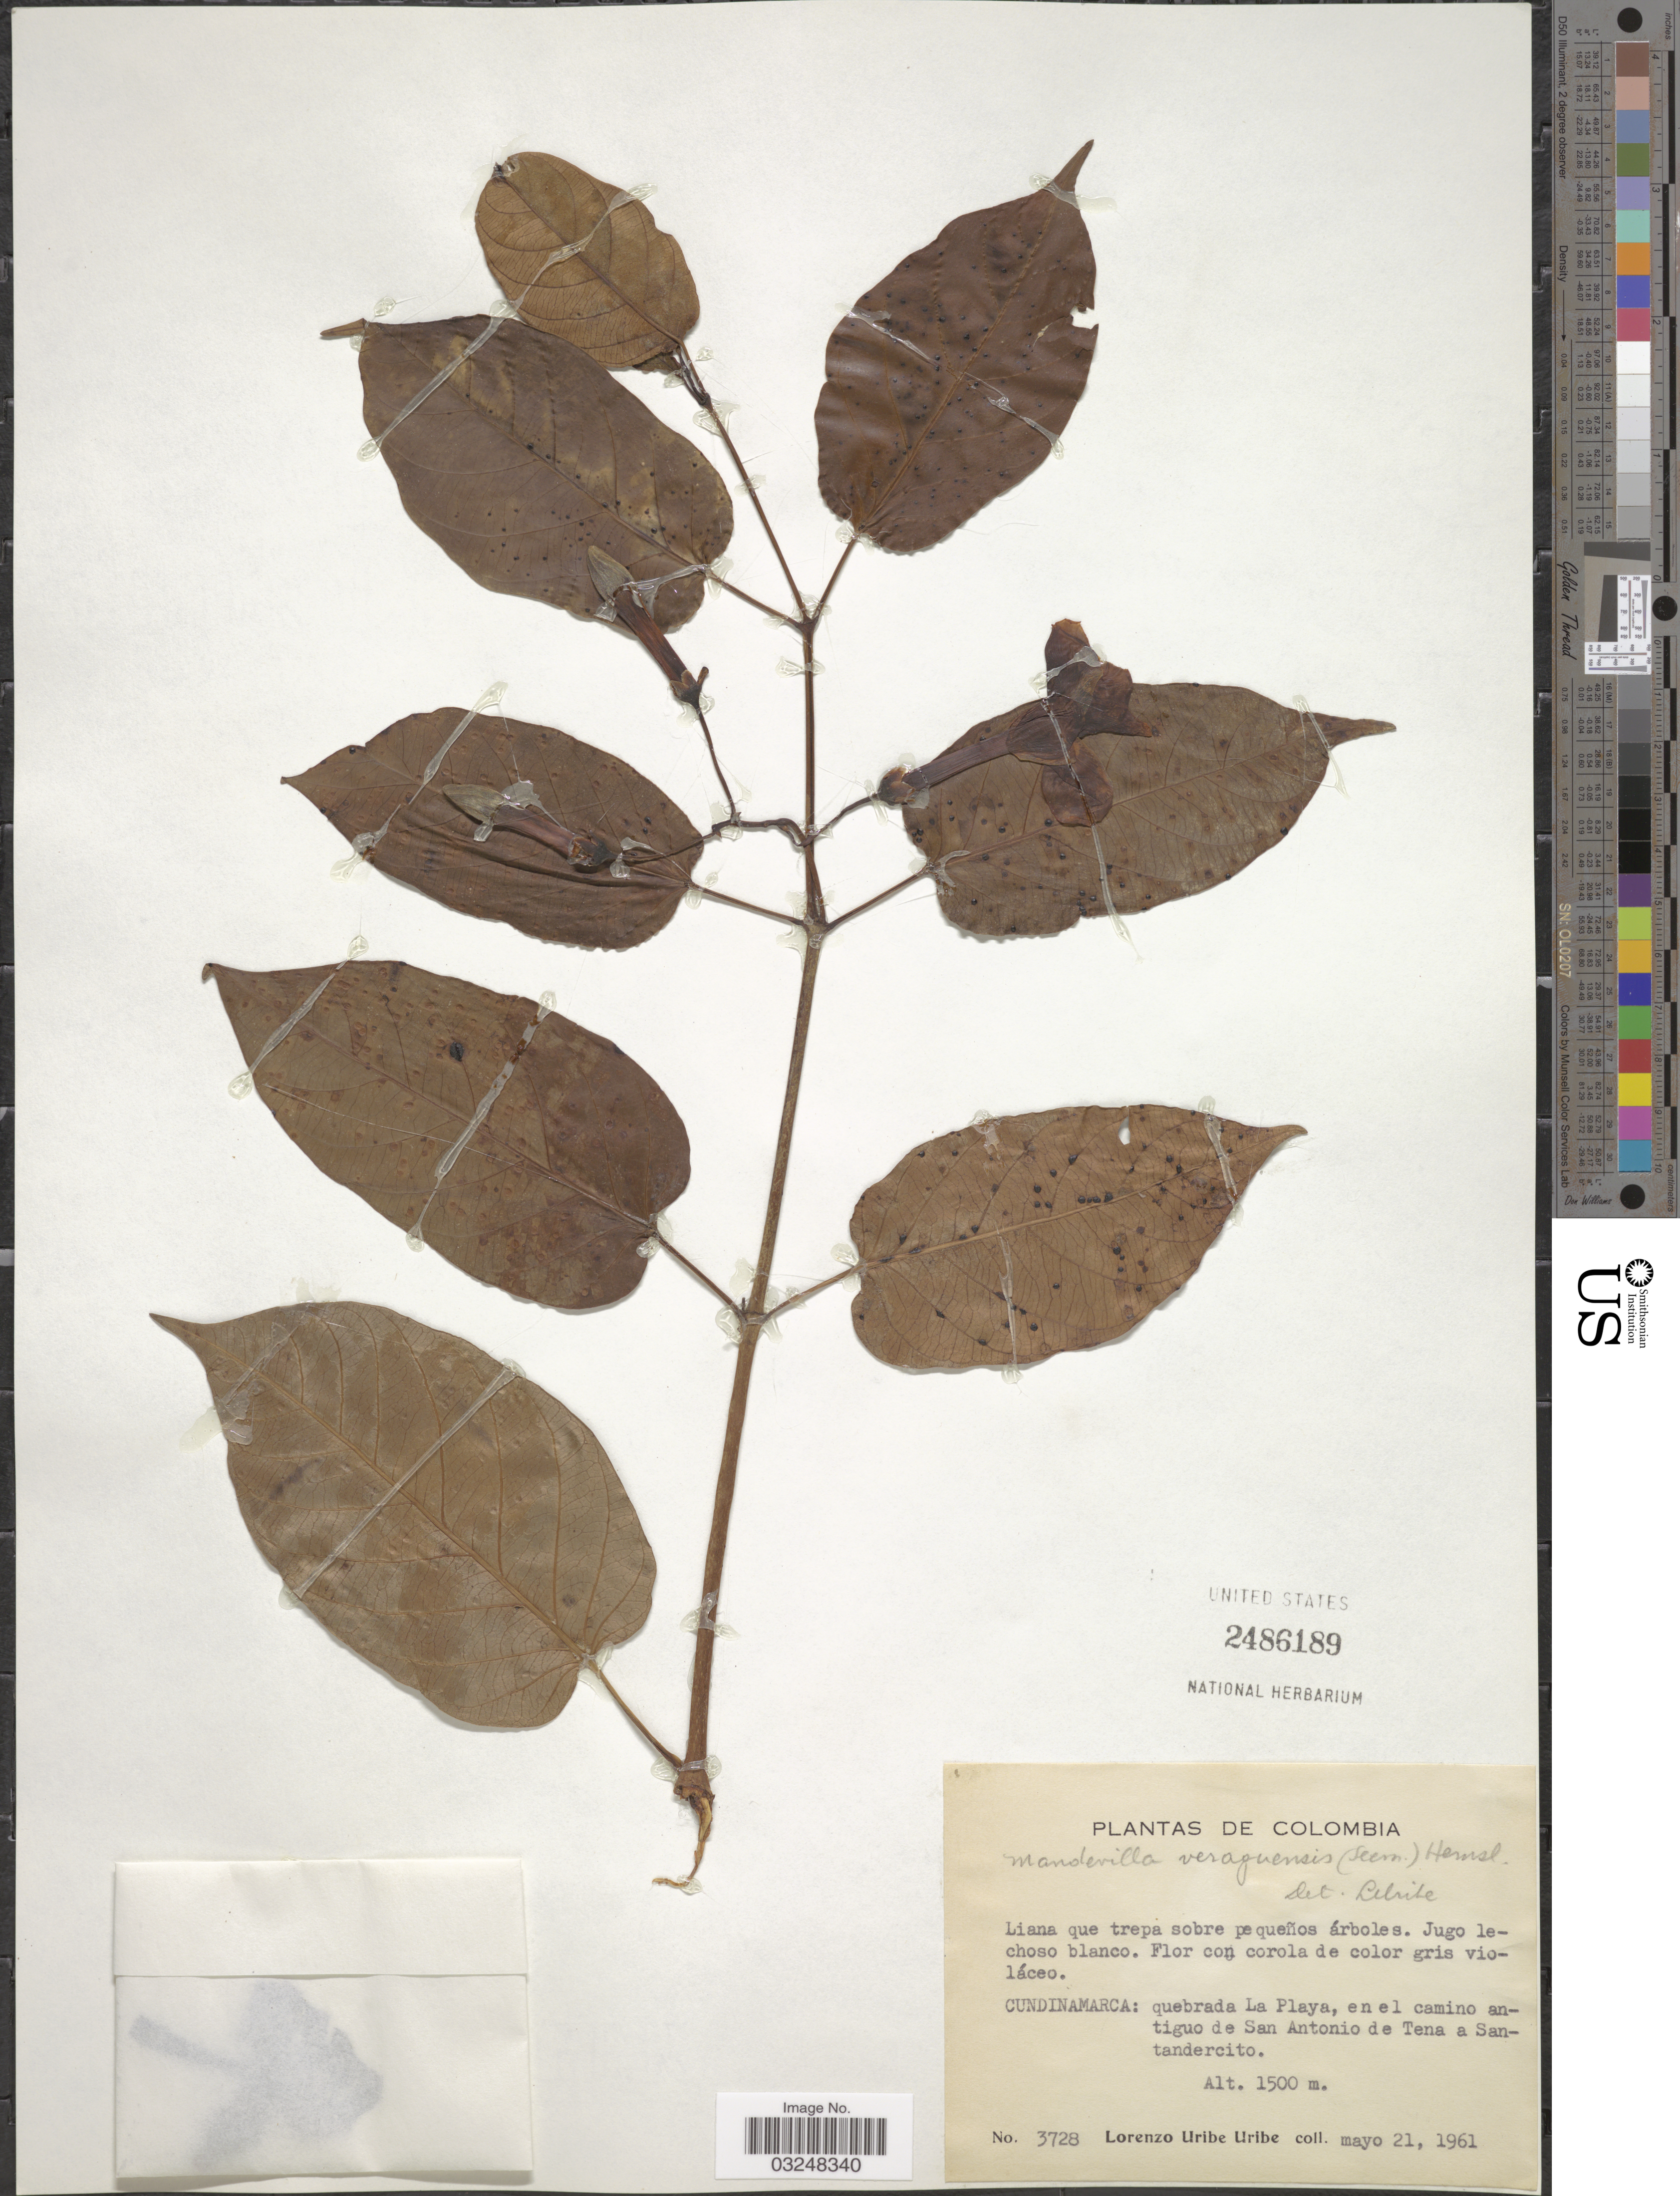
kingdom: Plantae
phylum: Tracheophyta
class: Magnoliopsida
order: Gentianales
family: Apocynaceae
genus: Mandevilla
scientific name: Mandevilla veraguensis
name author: Hemsl.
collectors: L. Uribe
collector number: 3728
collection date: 1961-05-21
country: Colombia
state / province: Cundinamarca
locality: Quebrada La Playa, en el camino antiguo de San Antonio de Tena a Santandercito.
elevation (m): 1500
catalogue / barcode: US 2486189